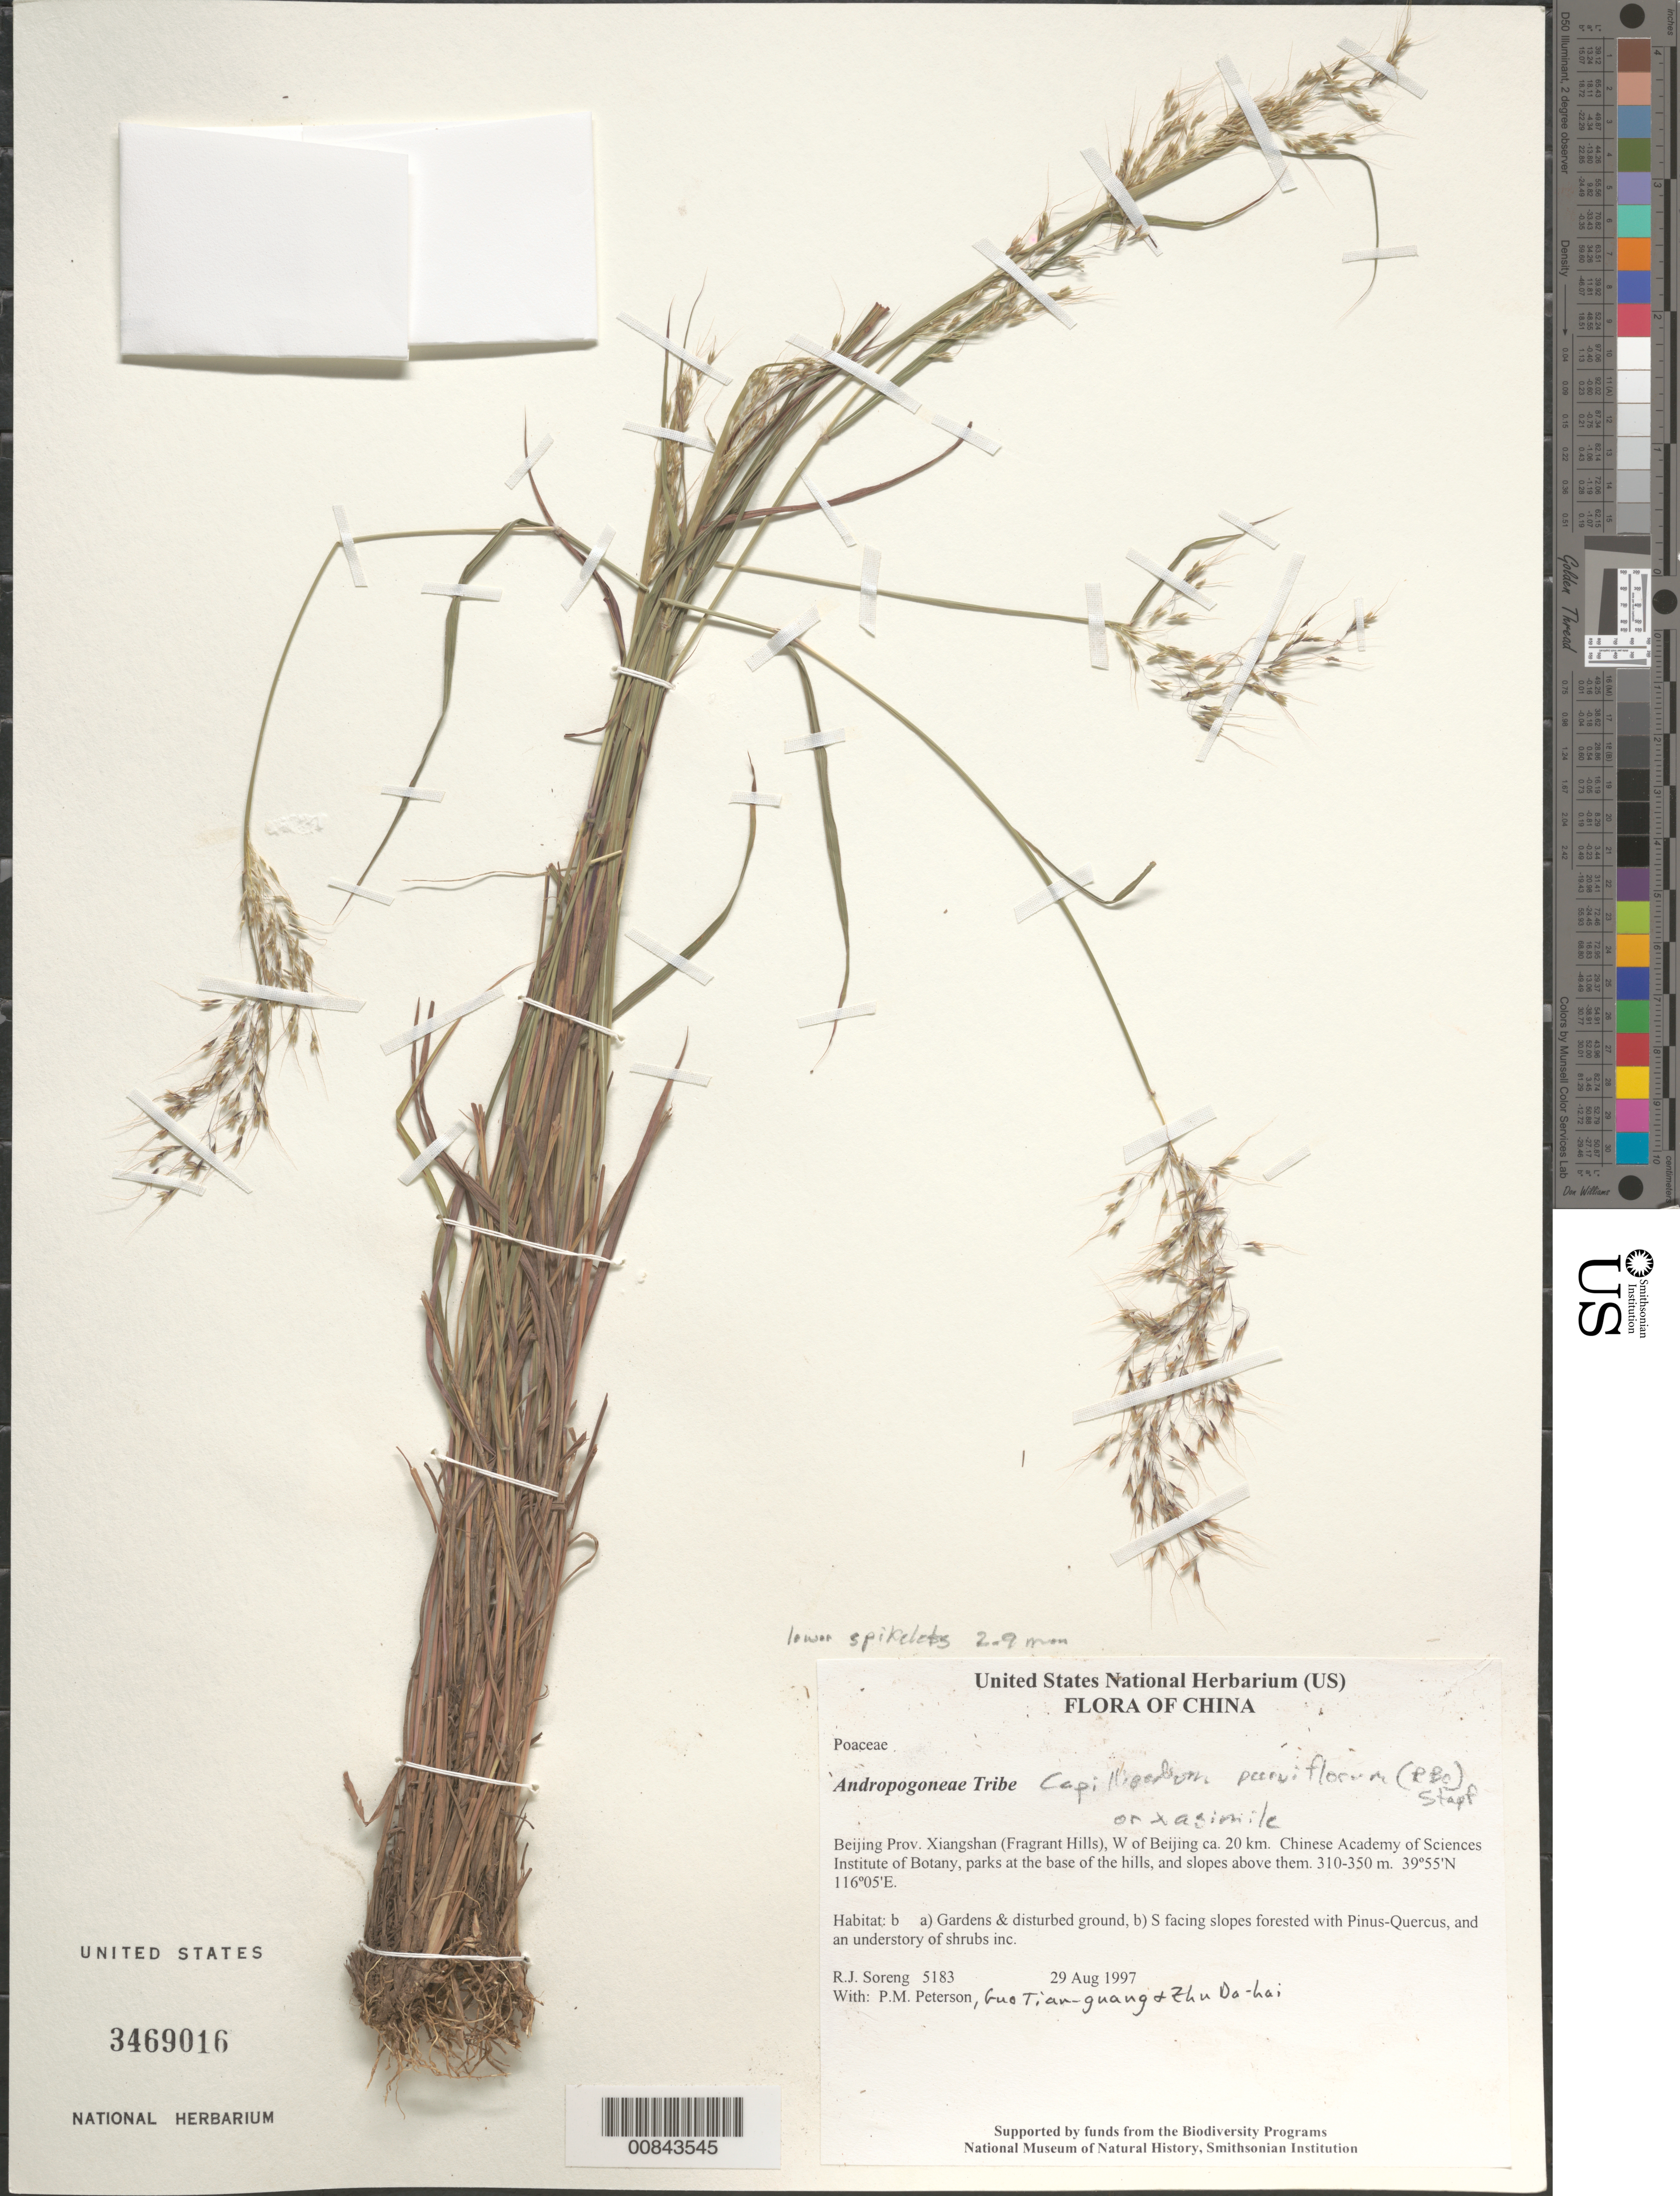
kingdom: Plantae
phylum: Tracheophyta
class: Liliopsida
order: Poales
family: Poaceae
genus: Capillipedium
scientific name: Capillipedium parviflorum x C. assimile (Steud.) A. Camus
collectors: R. J. Soreng, P. M. Peterson & Zhu Da-hai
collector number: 5183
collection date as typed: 29 Aug 1997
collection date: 1997-08-29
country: China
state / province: Beijing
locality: Xiangshan (Fragrant Hills), W of Beijing ca. 20 km Chinese Academy of Sciences Institute of Botany, parks at the base of the hills, and slopes above them.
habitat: Habitat: b a) Gardens & disturbed ground, b) S facing slopes forested with Pinus-Quercus, and an understory of shrubs inc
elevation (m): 310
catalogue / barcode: US 3469016